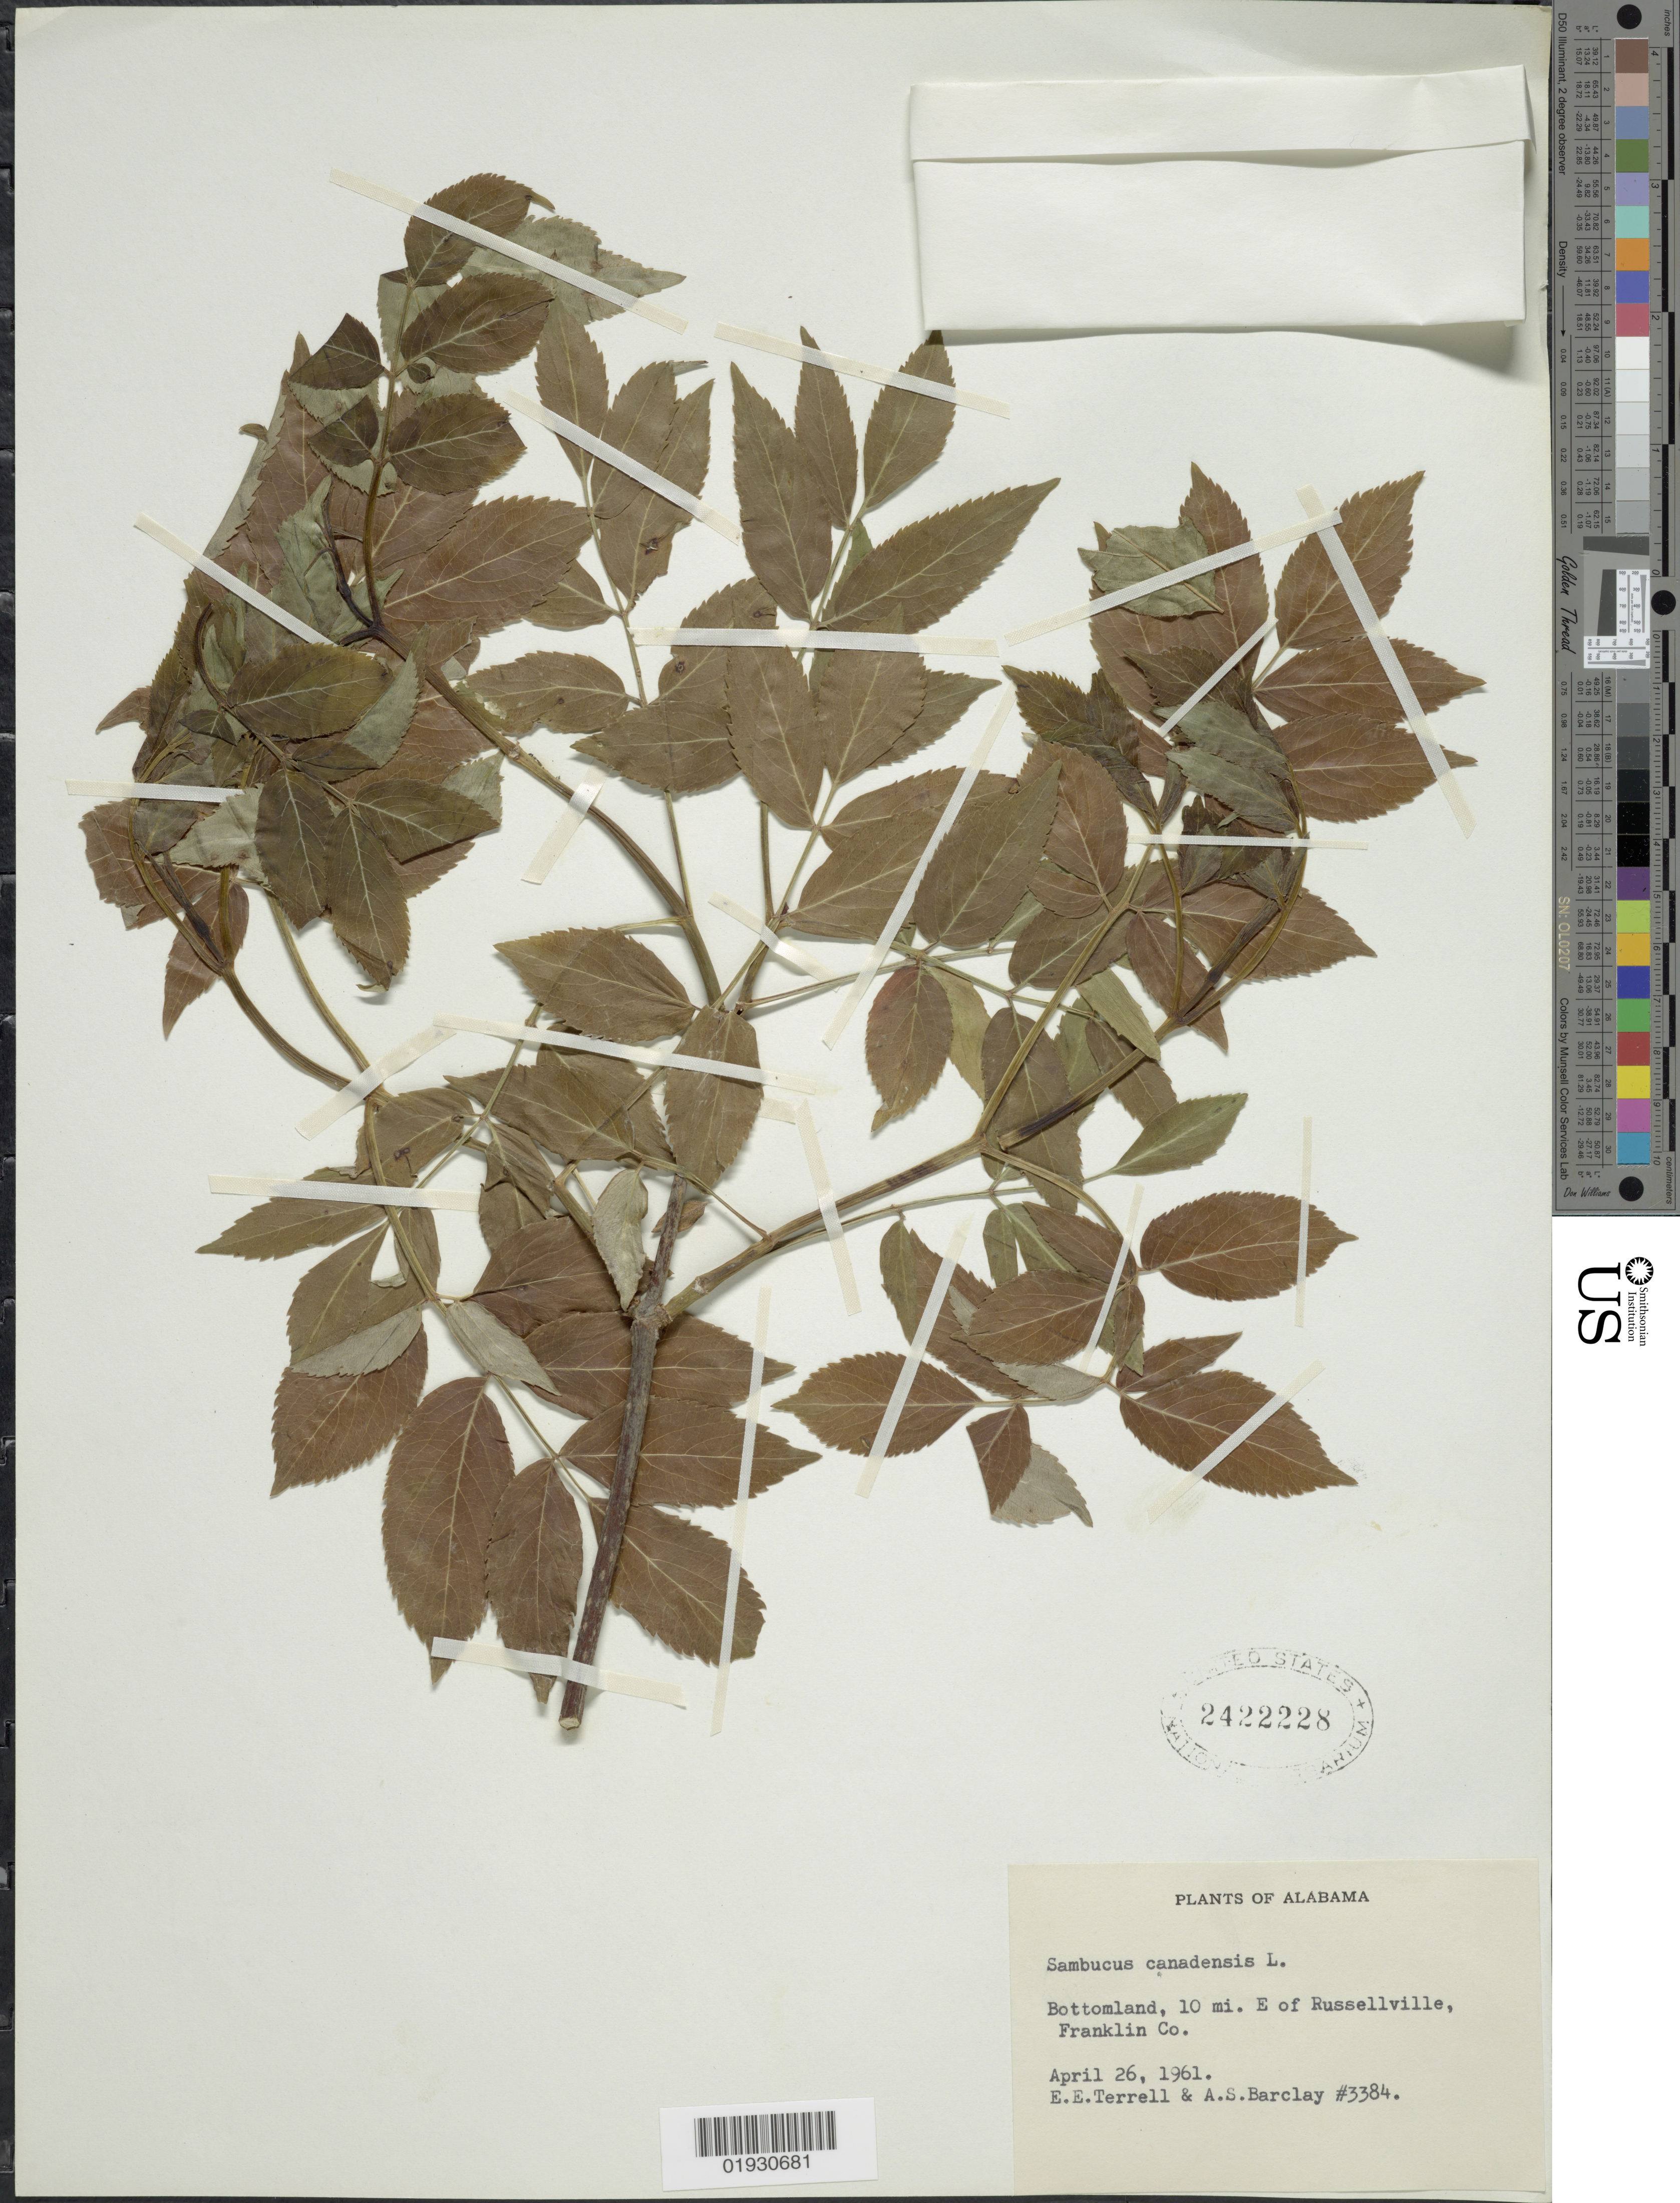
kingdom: Plantae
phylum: Tracheophyta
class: Magnoliopsida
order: Dipsacales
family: Viburnaceae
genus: Sambucus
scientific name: Sambucus canadensis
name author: L.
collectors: E. E. Terrell & A. S. Barclay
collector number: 3384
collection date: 1961-04-26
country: United States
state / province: Alabama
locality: Bottomland, 10 mi. E of Russellville, Franklin Co.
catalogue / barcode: US 2422228